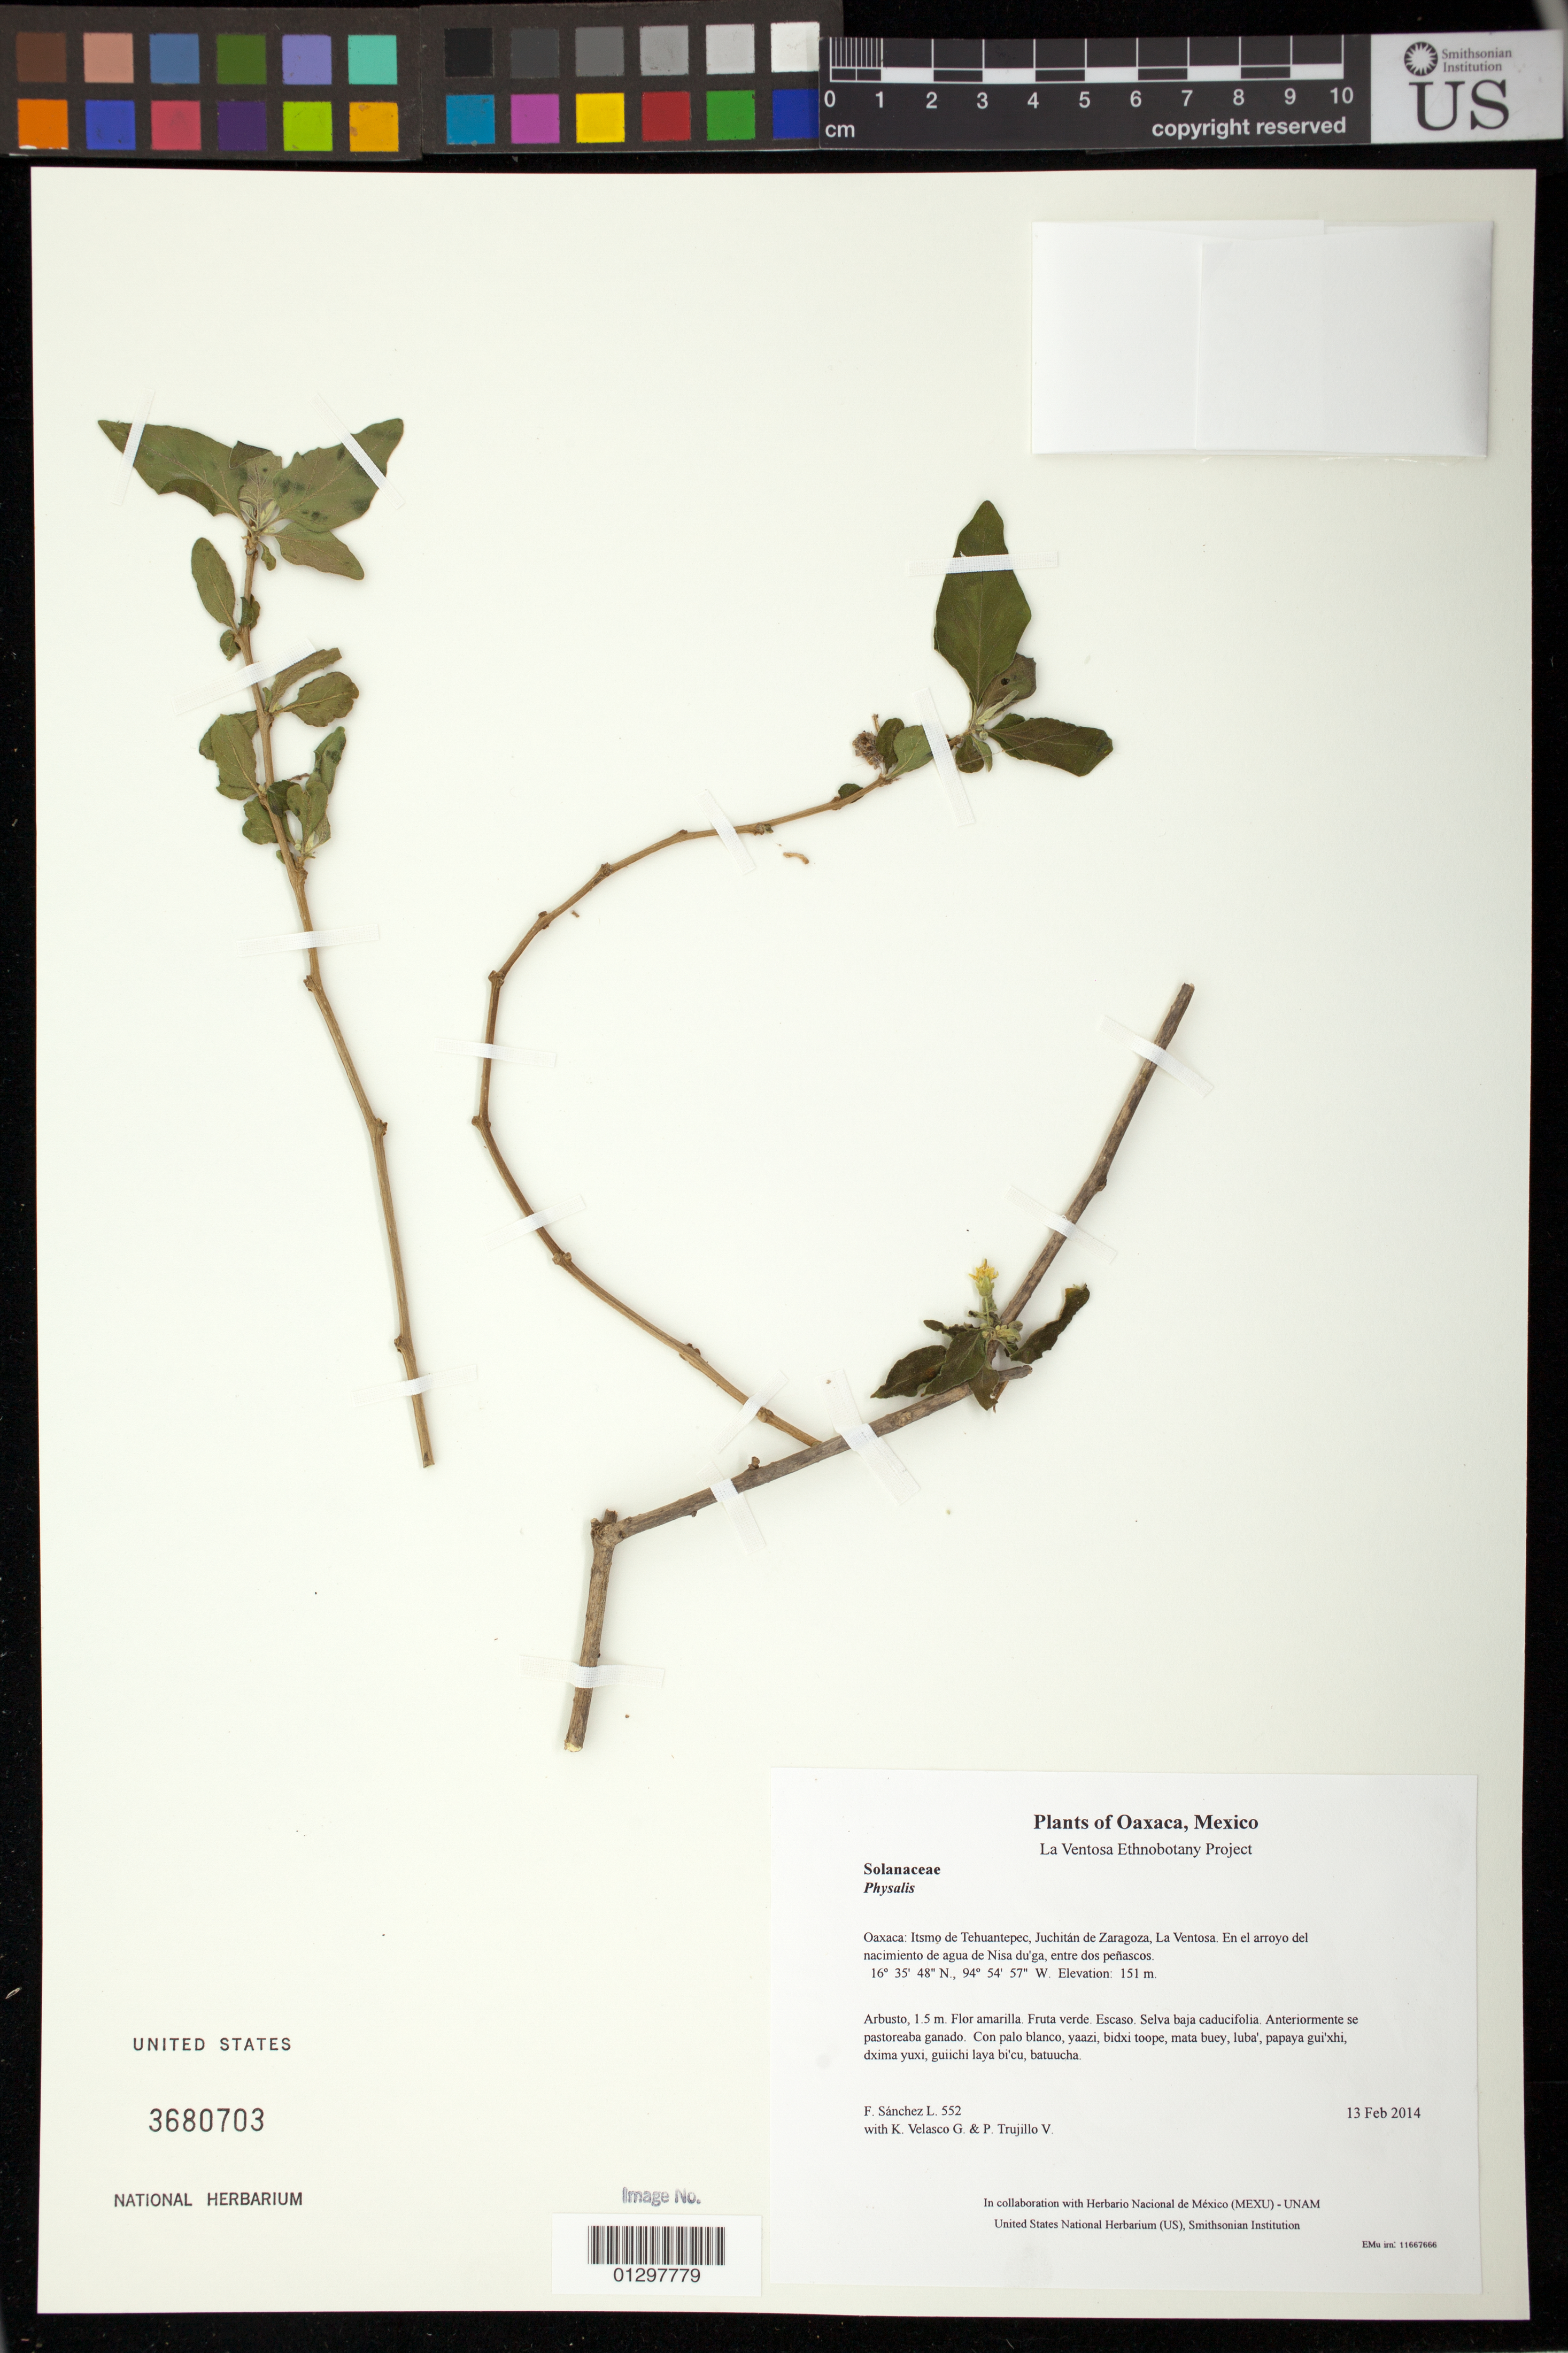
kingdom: Plantae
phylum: Tracheophyta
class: Magnoliopsida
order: Solanales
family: Solanaceae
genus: Physalis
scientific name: Physalis arborescens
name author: L.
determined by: Velasco G., Kenia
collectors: F. Sánchez L., K. Velasco G. & P. Trujillo V.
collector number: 552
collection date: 2014-02-13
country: Mexico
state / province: Oaxaca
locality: Itsmo de Tehuantepec, Juchitán de Zaragoza, La Ventosa. En el arroyo del nacimiento de agua de Nisa du'ga, entre dos peñascos.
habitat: Selva baja caducifolia. Anteriormente se pastoreaba ganado.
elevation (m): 151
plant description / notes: MEXU, SERO, US; Yaga bandaga. 1.5 m. Guie' naguchi. Cuaananaxhi naga'. Huaxie'.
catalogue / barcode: US 3680703